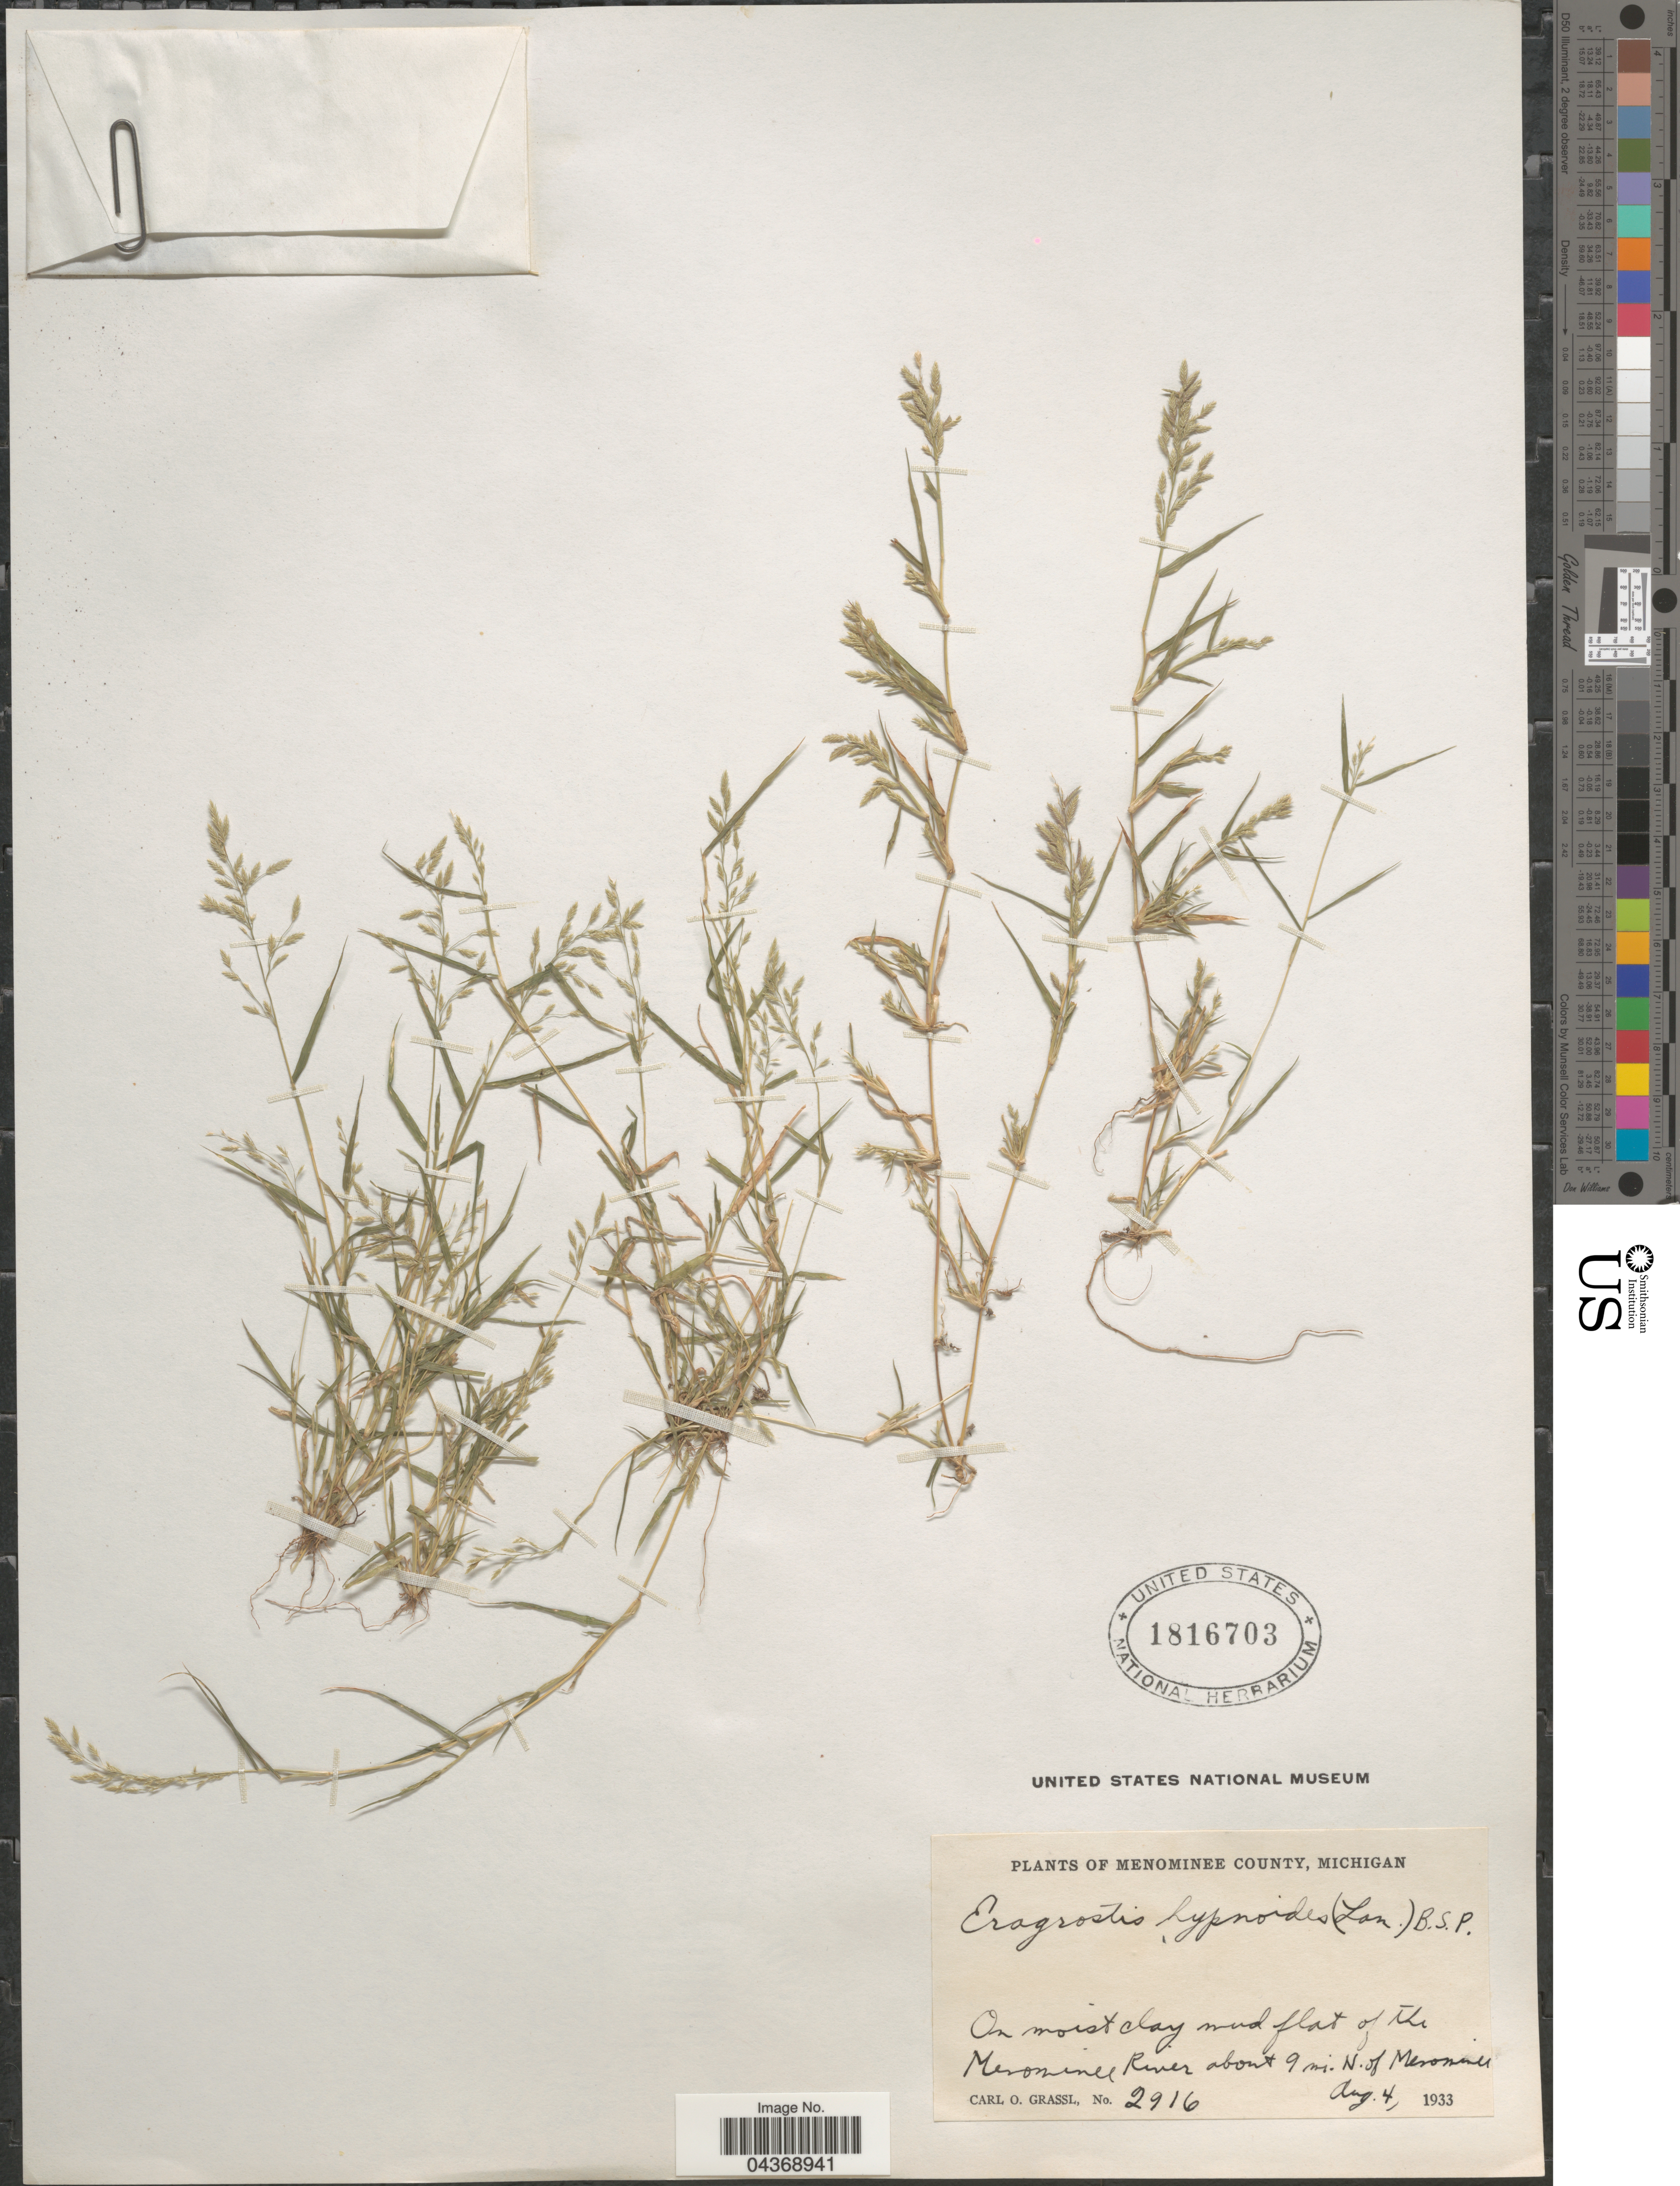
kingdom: Plantae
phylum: Tracheophyta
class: Liliopsida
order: Poales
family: Poaceae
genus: Eragrostis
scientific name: Eragrostis intermedia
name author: Hitchc.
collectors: C. Grassl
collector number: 2916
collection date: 1933-08-04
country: United States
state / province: Michigan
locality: Menominee County. On moist clay mud flat of the Menominee River about 9 mi. N. of Menominee.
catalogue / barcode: US 1816703